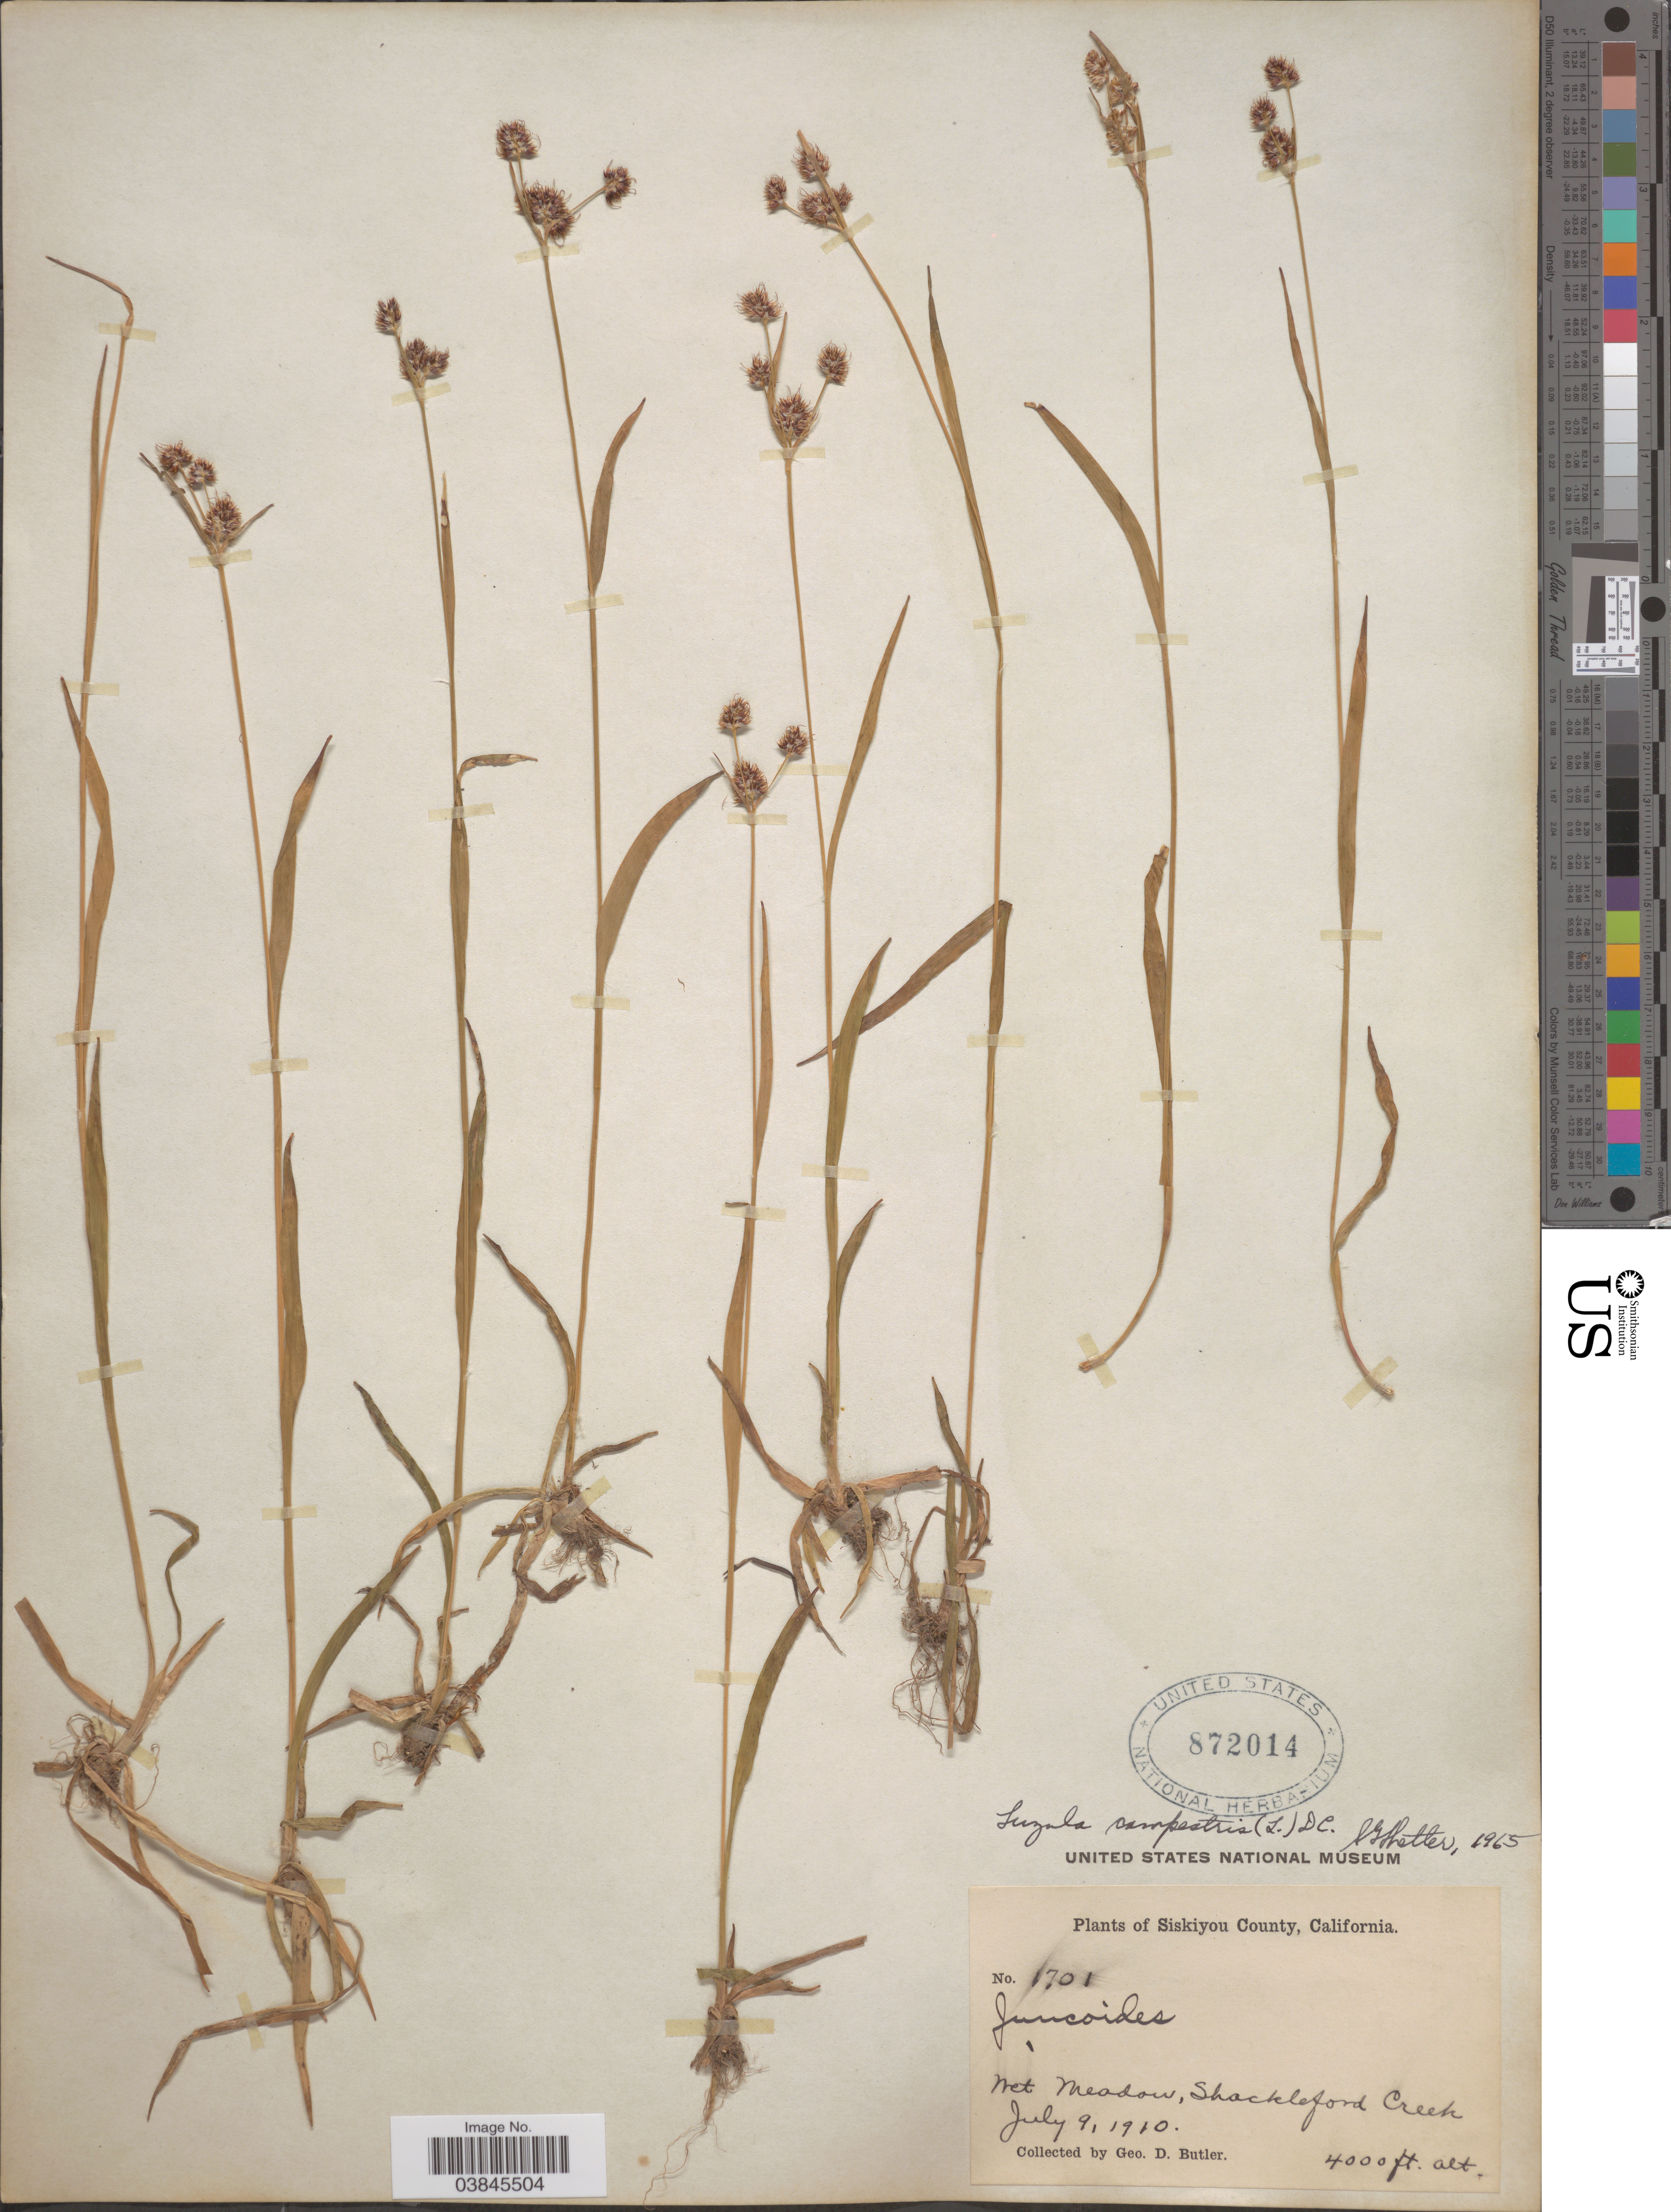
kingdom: Plantae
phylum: Tracheophyta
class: Liliopsida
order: Poales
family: Juncaceae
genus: Luzula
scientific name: Luzula campestris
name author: (L.) DC.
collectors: G. D. Butler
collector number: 1701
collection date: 1910-07-09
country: United States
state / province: California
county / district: Siskiyou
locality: Siskiyou County. Wet Meadow, Shackleford Creek.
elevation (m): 1219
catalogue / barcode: US 872014